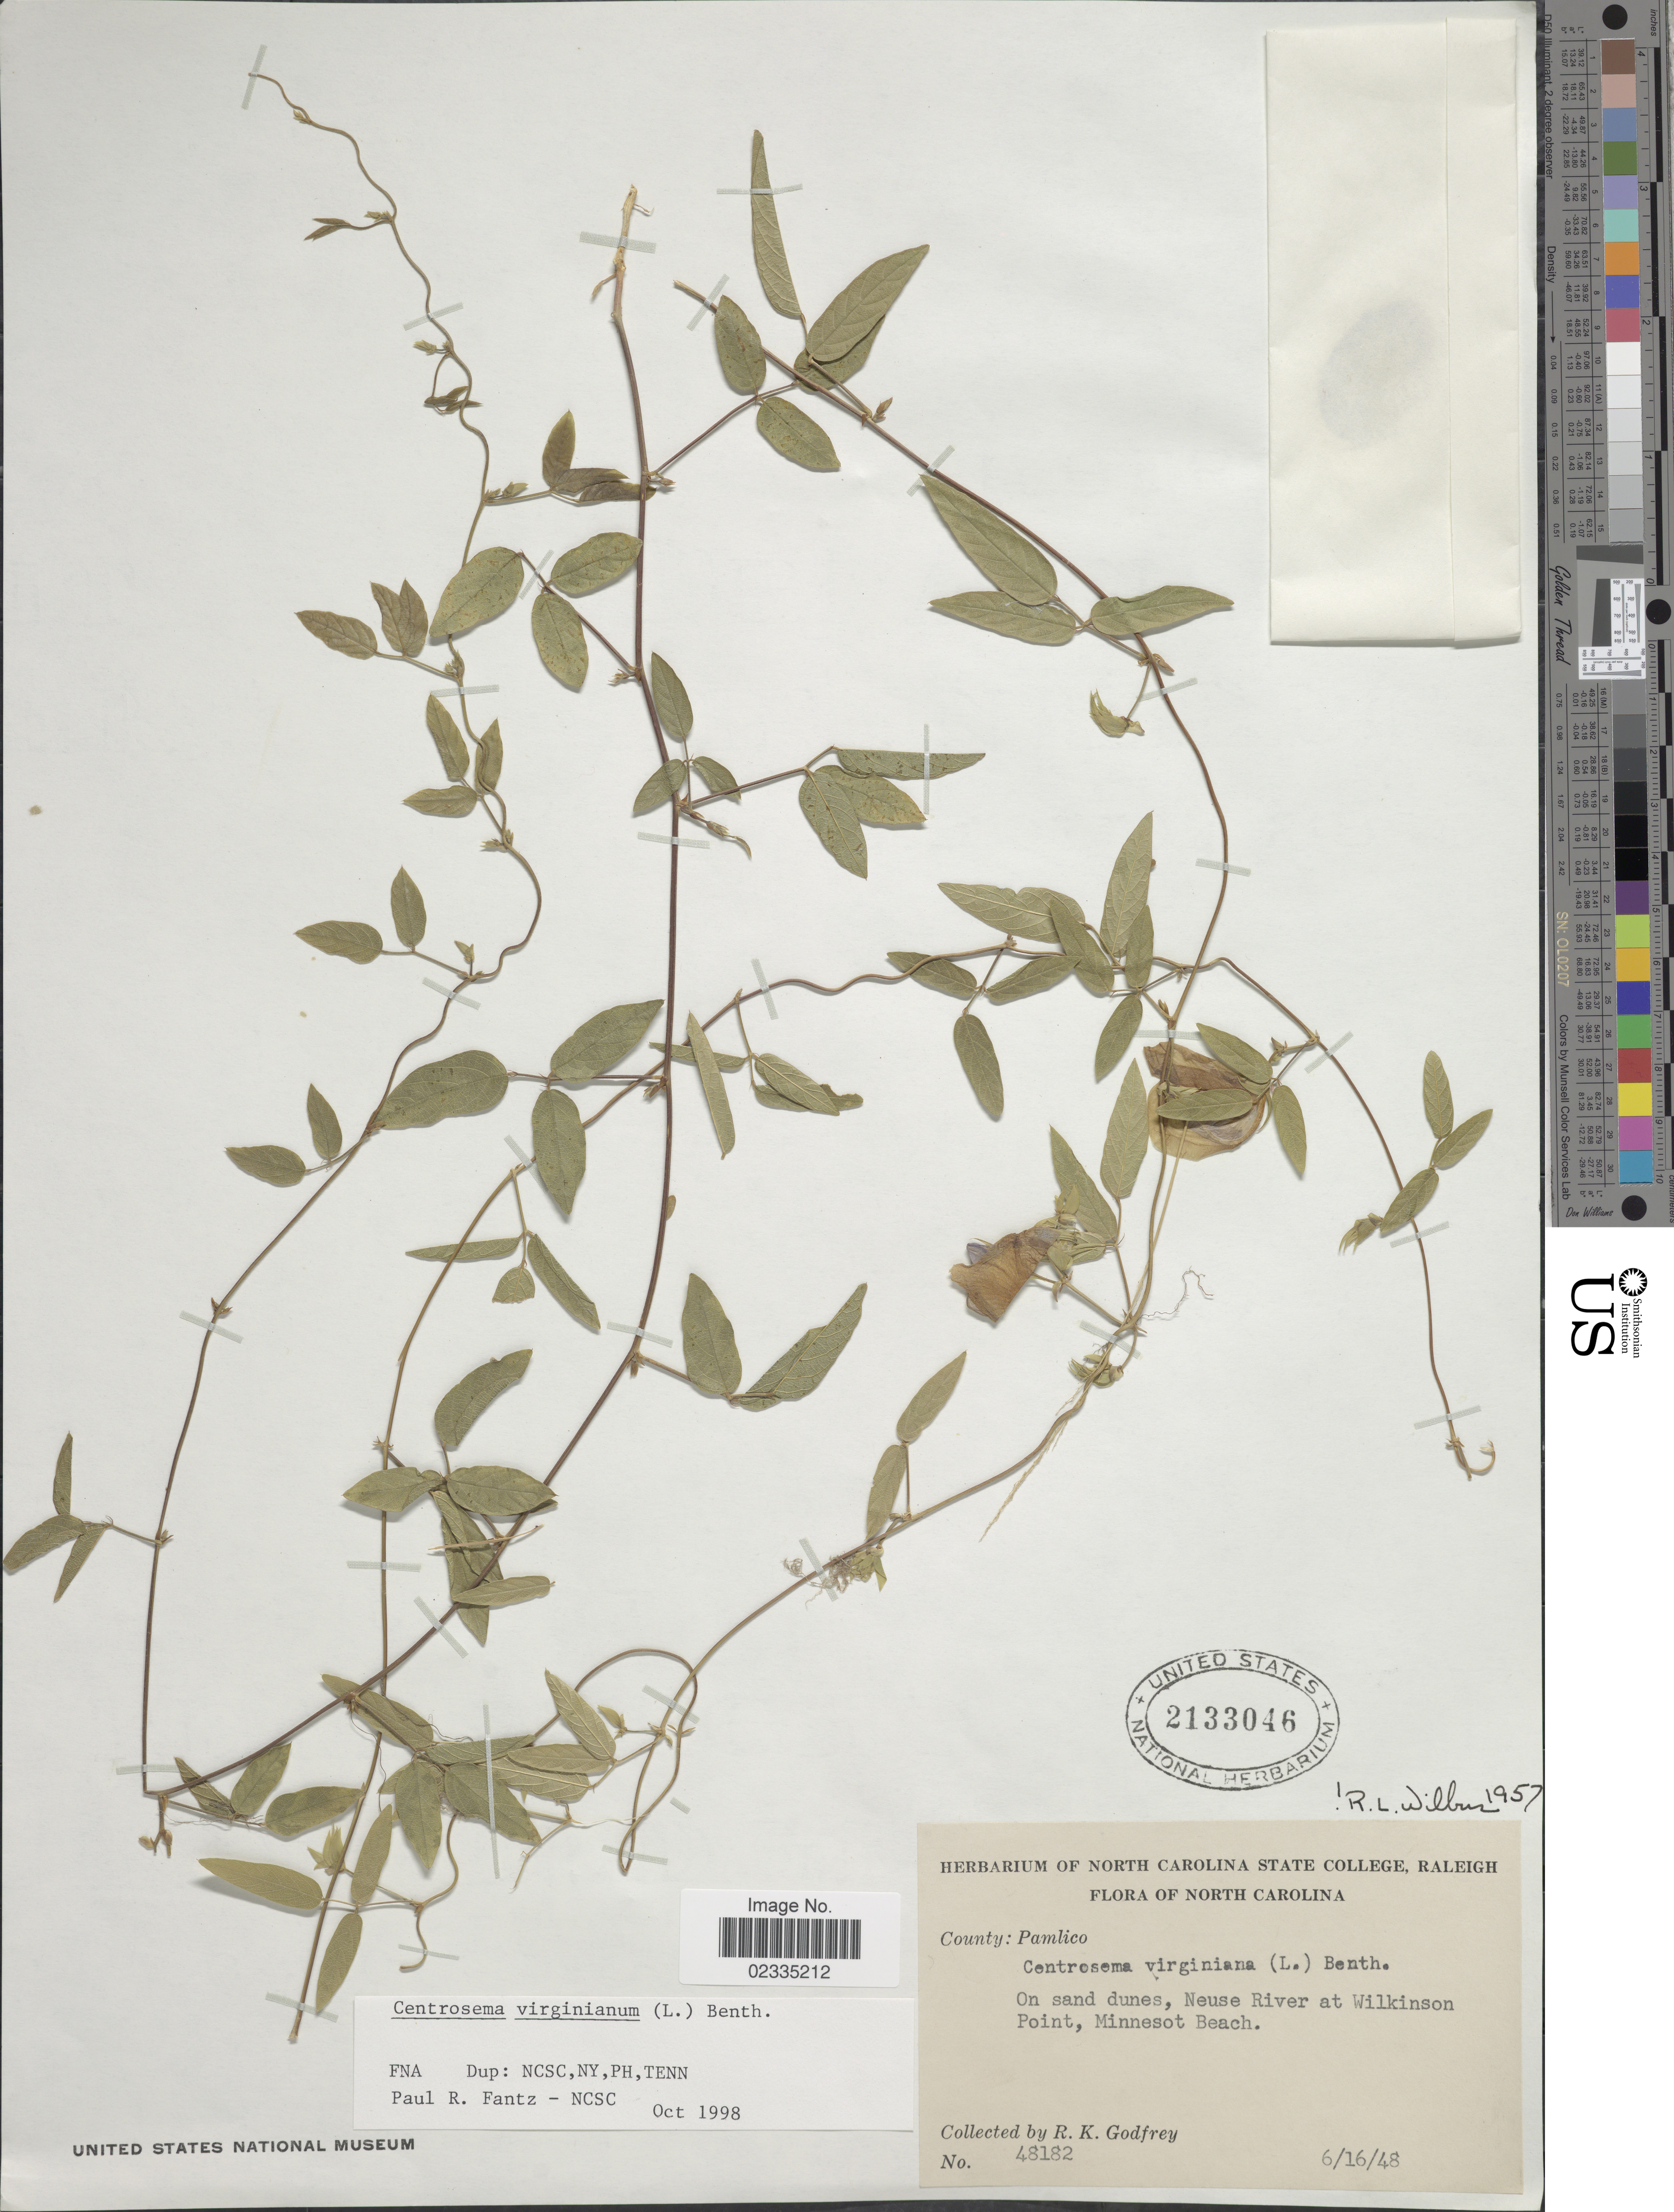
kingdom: Plantae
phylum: Tracheophyta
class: Magnoliopsida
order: Fabales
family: Fabaceae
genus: Centrosema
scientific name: Centrosema virginianum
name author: (L.) Benth.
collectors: R. K. Godfrey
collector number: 48182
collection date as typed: Transcribed d/m/y: 16/6/48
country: United States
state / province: North Carolina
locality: County: Pamlico, On sand dunes, Neuse River at Wilkinson Point, Minnesot Beach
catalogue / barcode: US 2133046